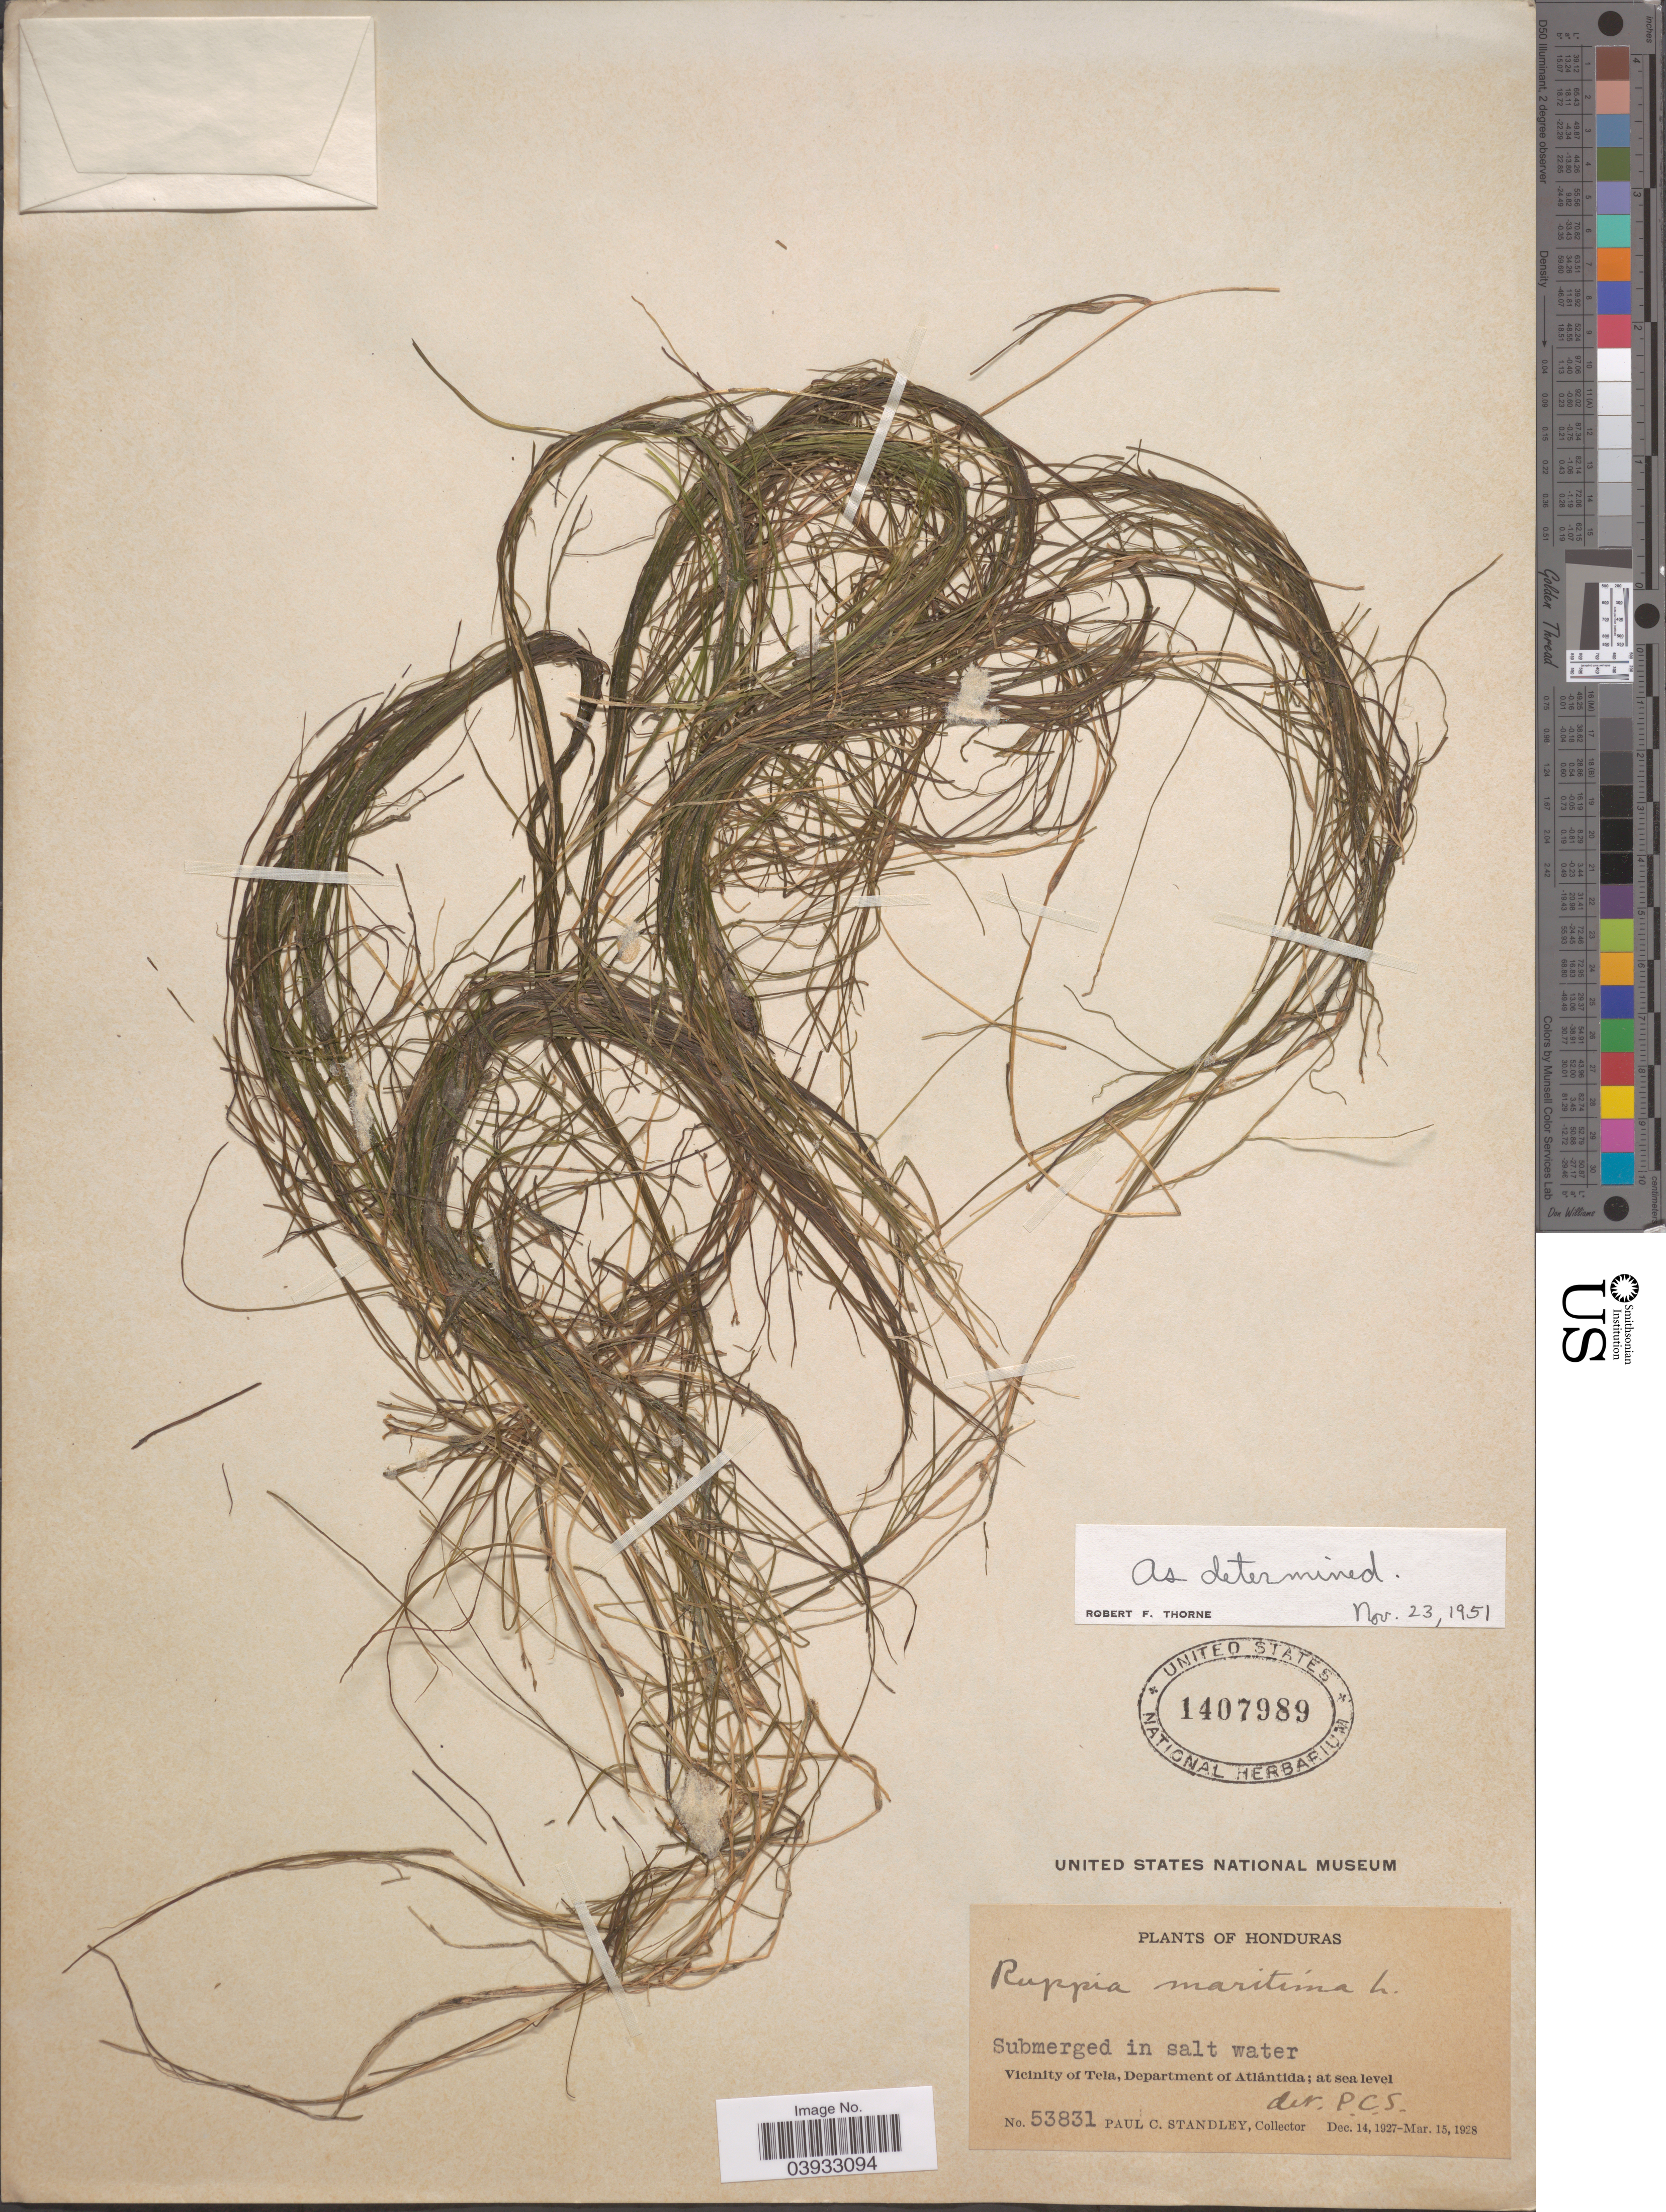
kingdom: Plantae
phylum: Tracheophyta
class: Liliopsida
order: Alismatales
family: Ruppiaceae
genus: Ruppia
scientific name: Ruppia maritima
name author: L.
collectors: P. C. Standley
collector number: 53831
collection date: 1927-12-14/1928-03-15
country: Honduras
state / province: Atlantida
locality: Vicinity of Tela, Department of Atlántida.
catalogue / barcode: US 1407989